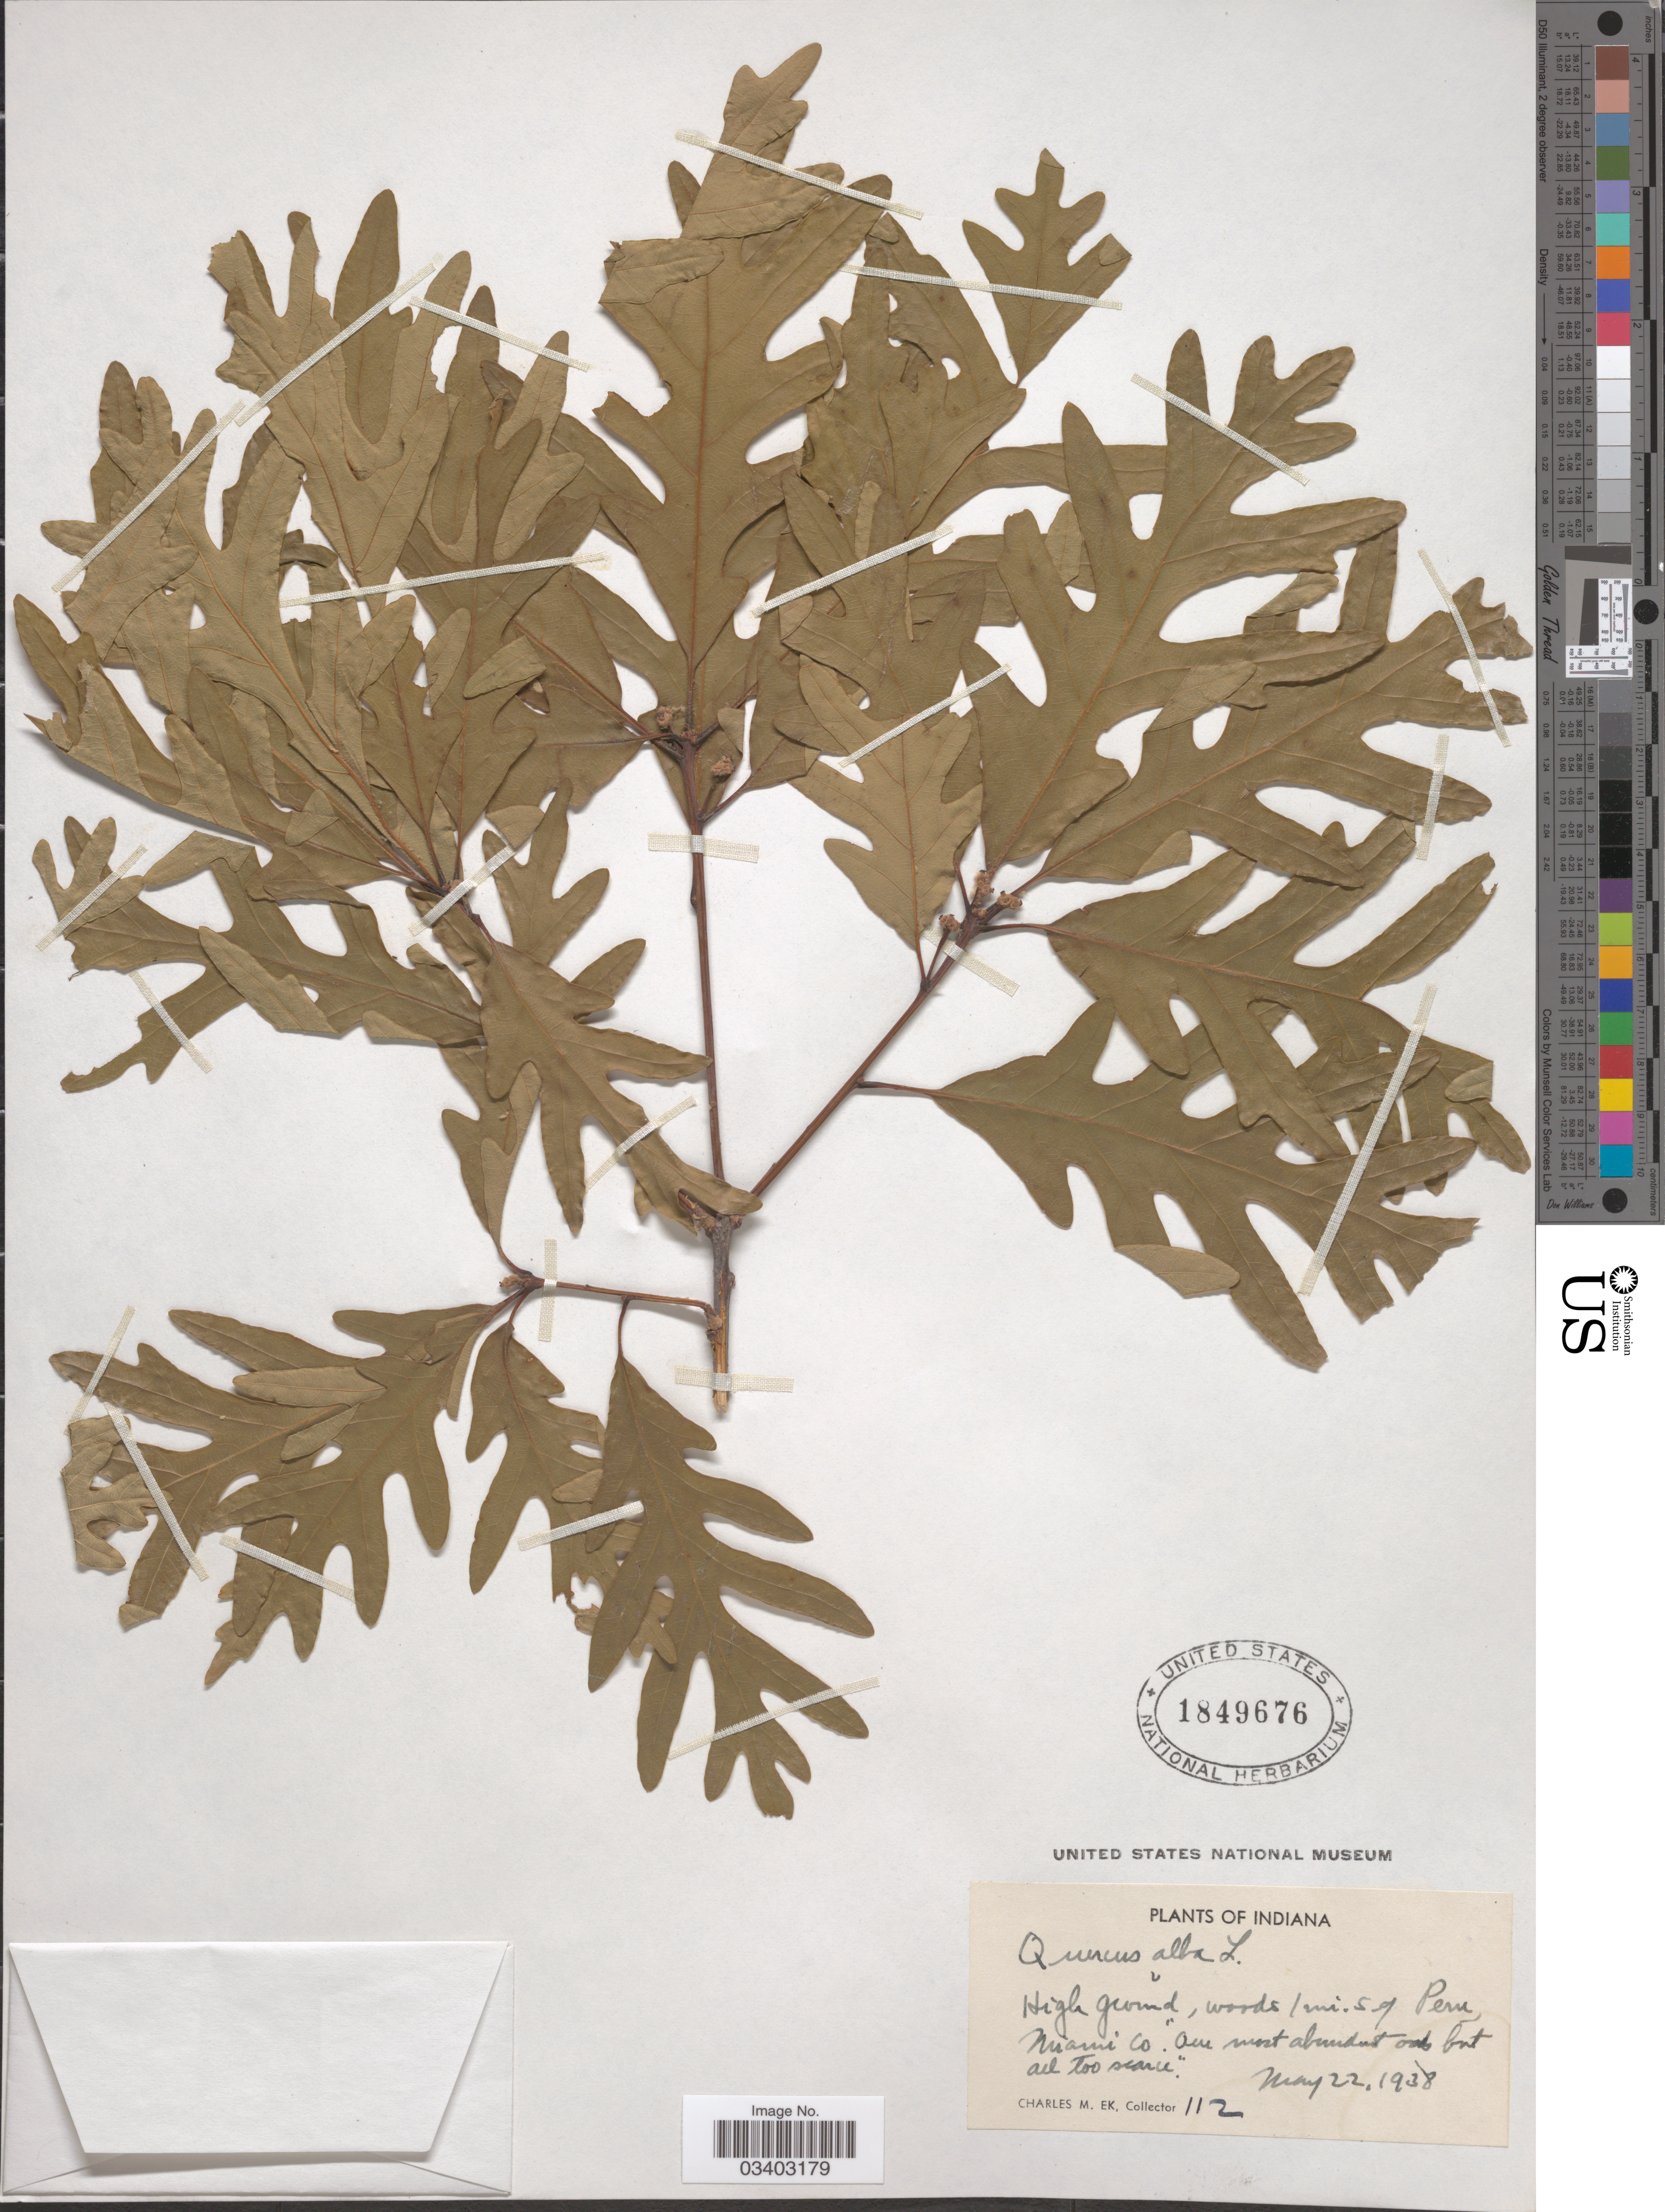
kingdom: Plantae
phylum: Tracheophyta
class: Magnoliopsida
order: Fagales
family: Fagaceae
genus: Quercus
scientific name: Quercus alba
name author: L.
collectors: C. Ek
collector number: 112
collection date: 1938-05-22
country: United States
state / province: Indiana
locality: High ground, woods 1 mi. S of Peru, Miami Co.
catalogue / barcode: US 1849676